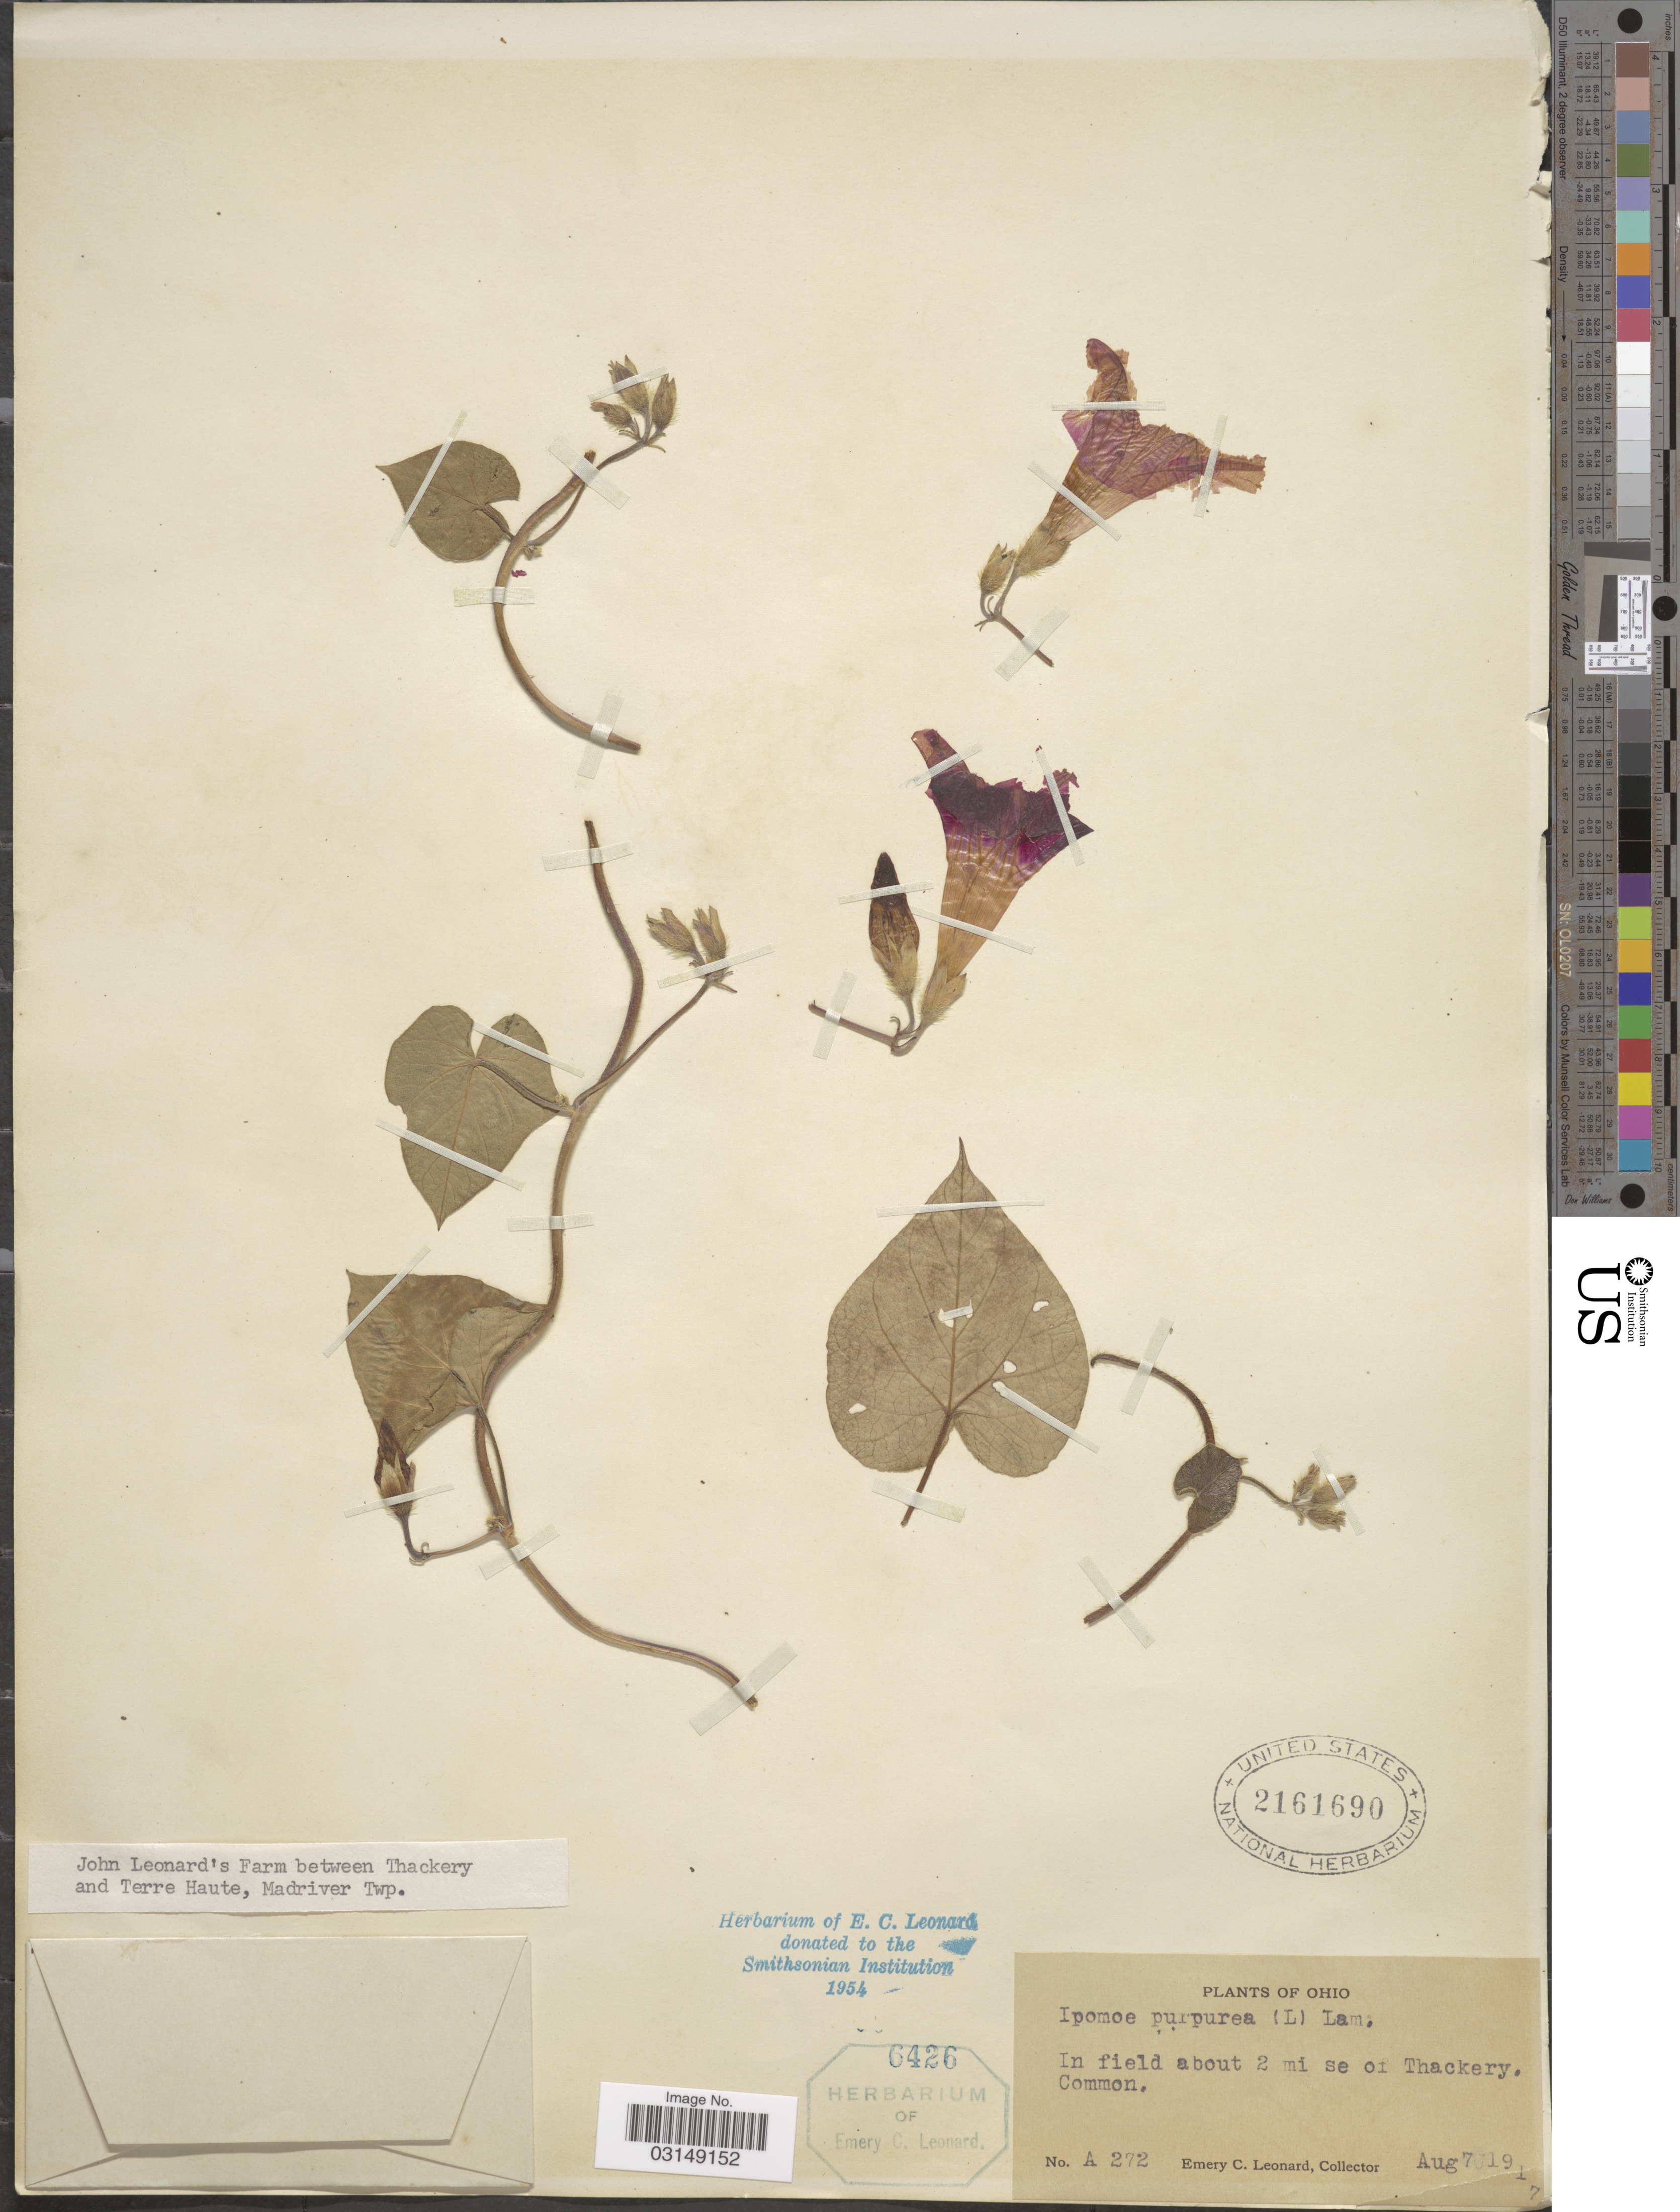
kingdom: Plantae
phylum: Tracheophyta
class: Magnoliopsida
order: Solanales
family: Convolvulaceae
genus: Ipomoea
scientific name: Ipomoea purpurea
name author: (L.) Roth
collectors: E. C. Leonard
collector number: A272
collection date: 1917-08-07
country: United States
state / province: Ohio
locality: In field about 2 mi se of Thackery.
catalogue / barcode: US 2161690